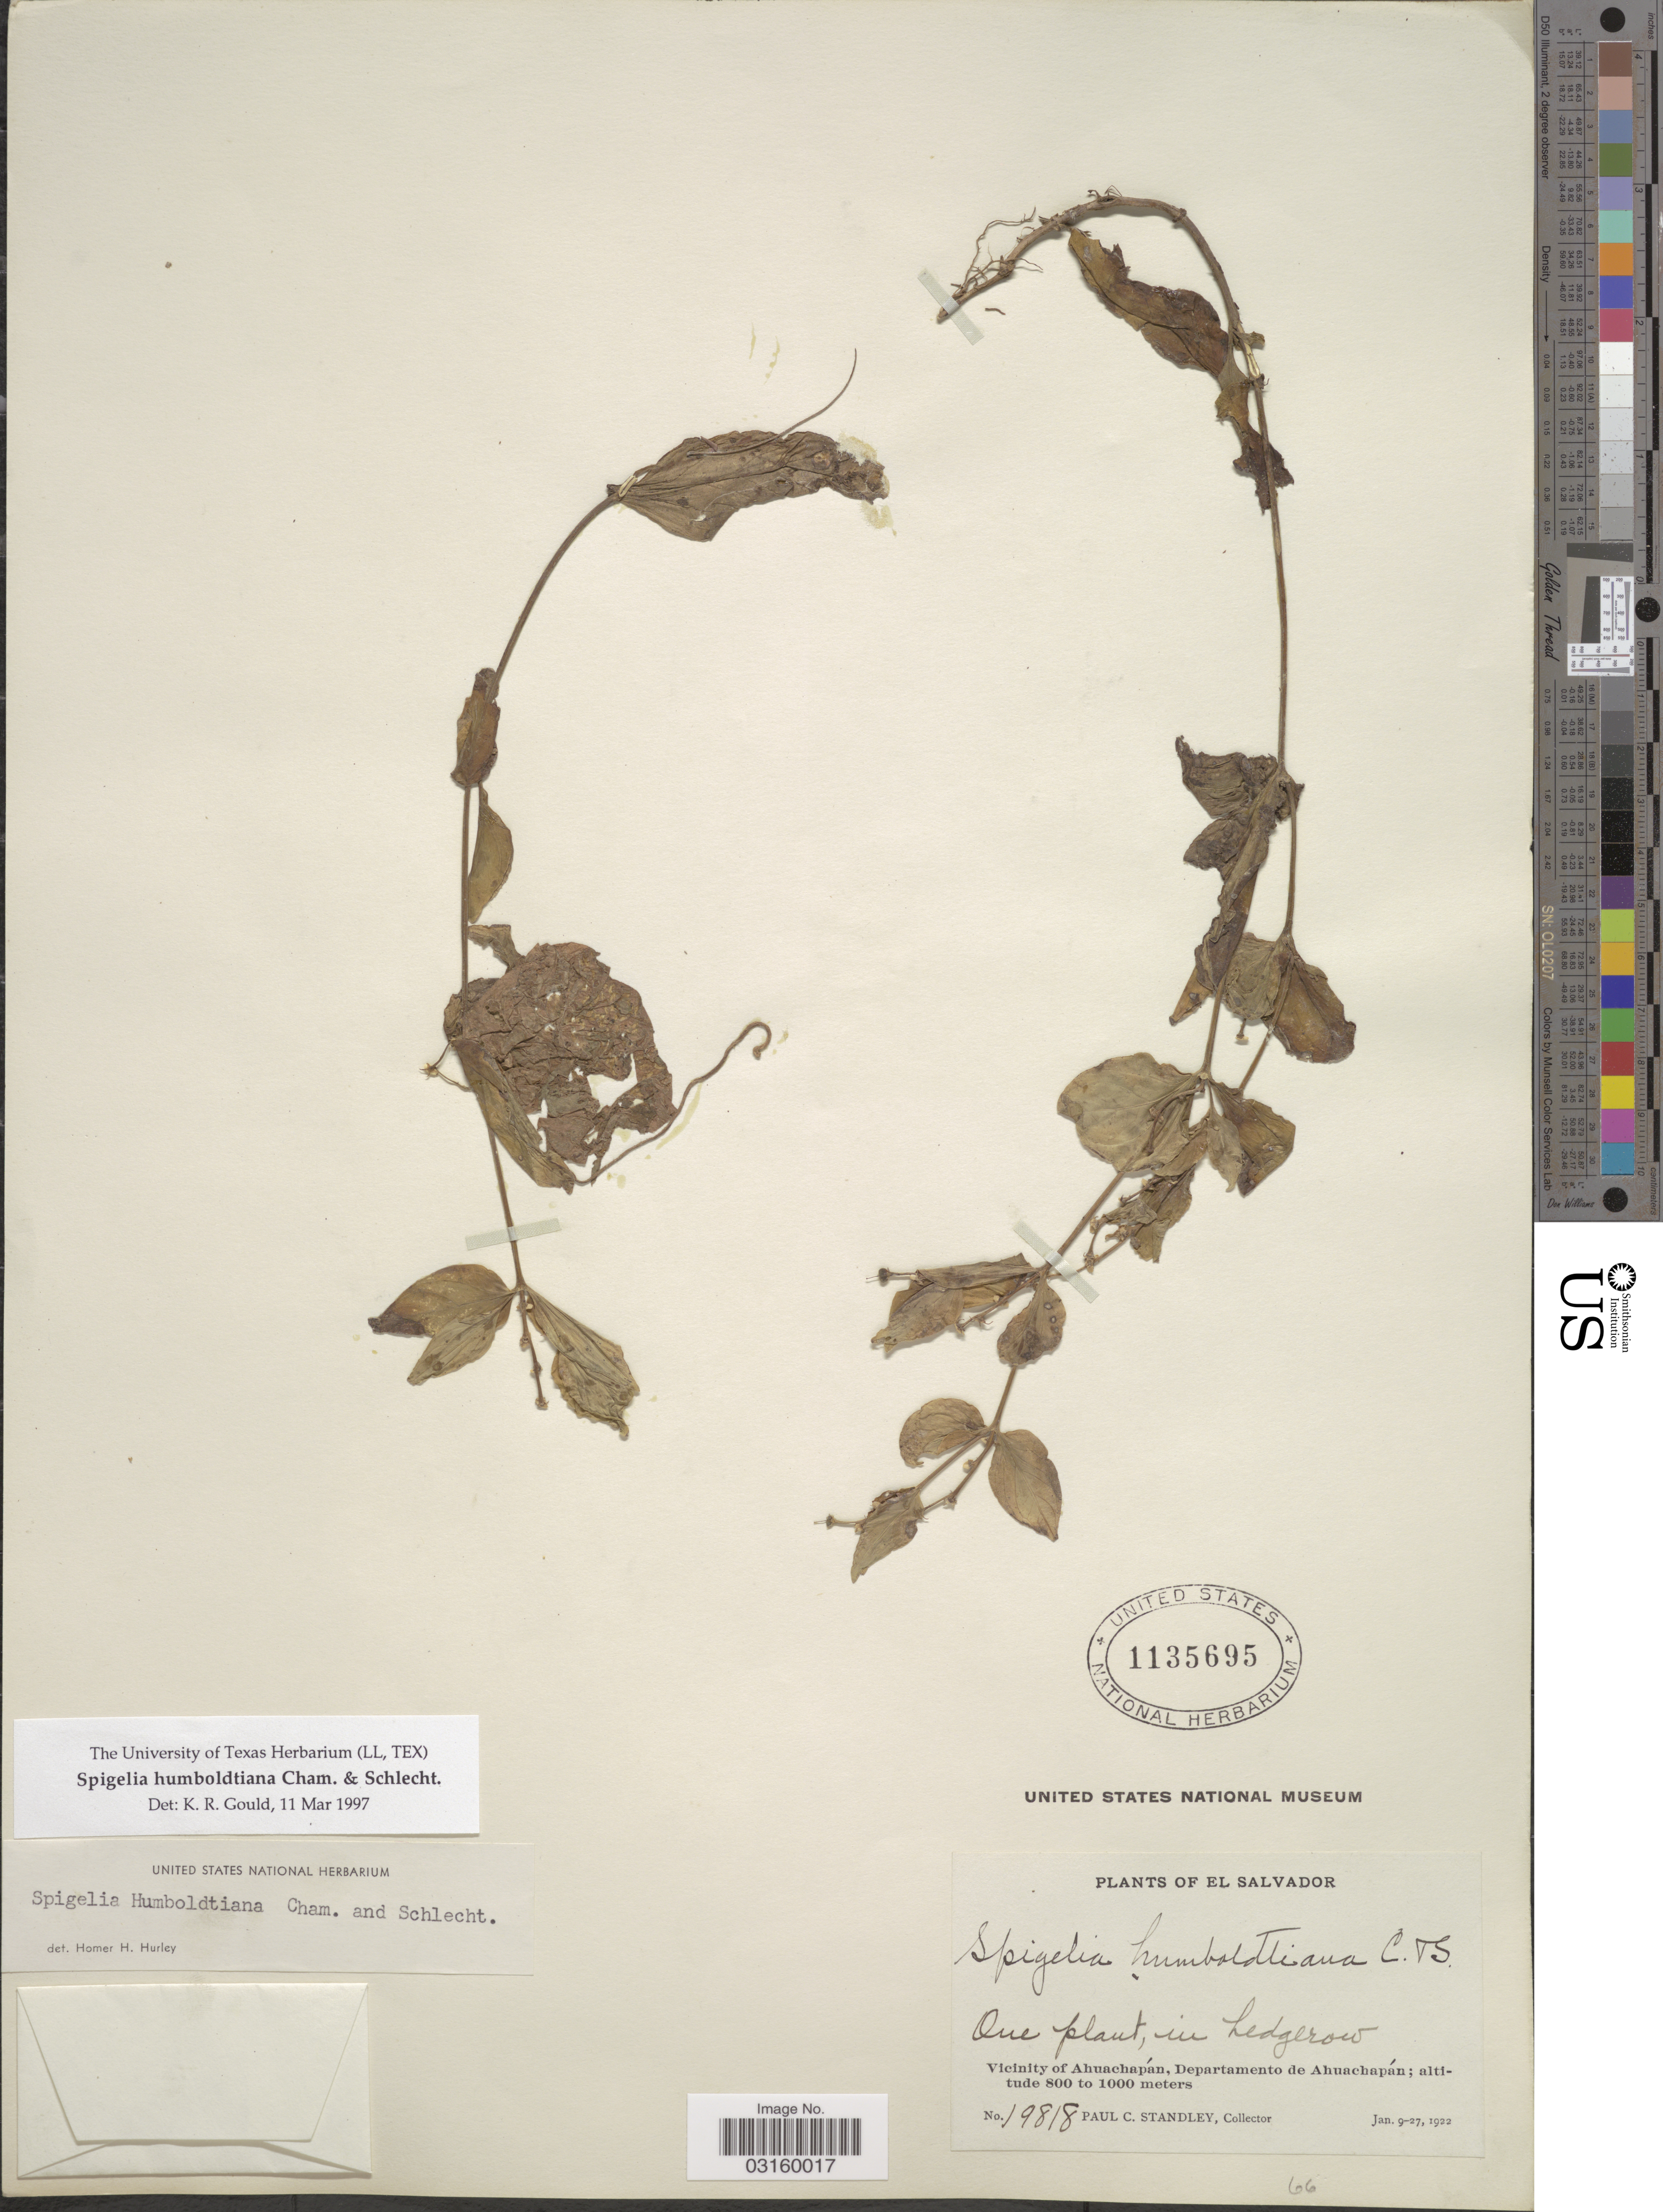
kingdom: Plantae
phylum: Tracheophyta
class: Magnoliopsida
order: Gentianales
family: Loganiaceae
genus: Spigelia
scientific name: Spigelia humboldtiana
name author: Cham. & Schltdl.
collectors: P. C. Standley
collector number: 19818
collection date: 1922-01-09/1922-01-27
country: El Salvador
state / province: Ahuachapan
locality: Vicinity of Ahuachapán, Departamento de Ahuachapán.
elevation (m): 800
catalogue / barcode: US 1135695